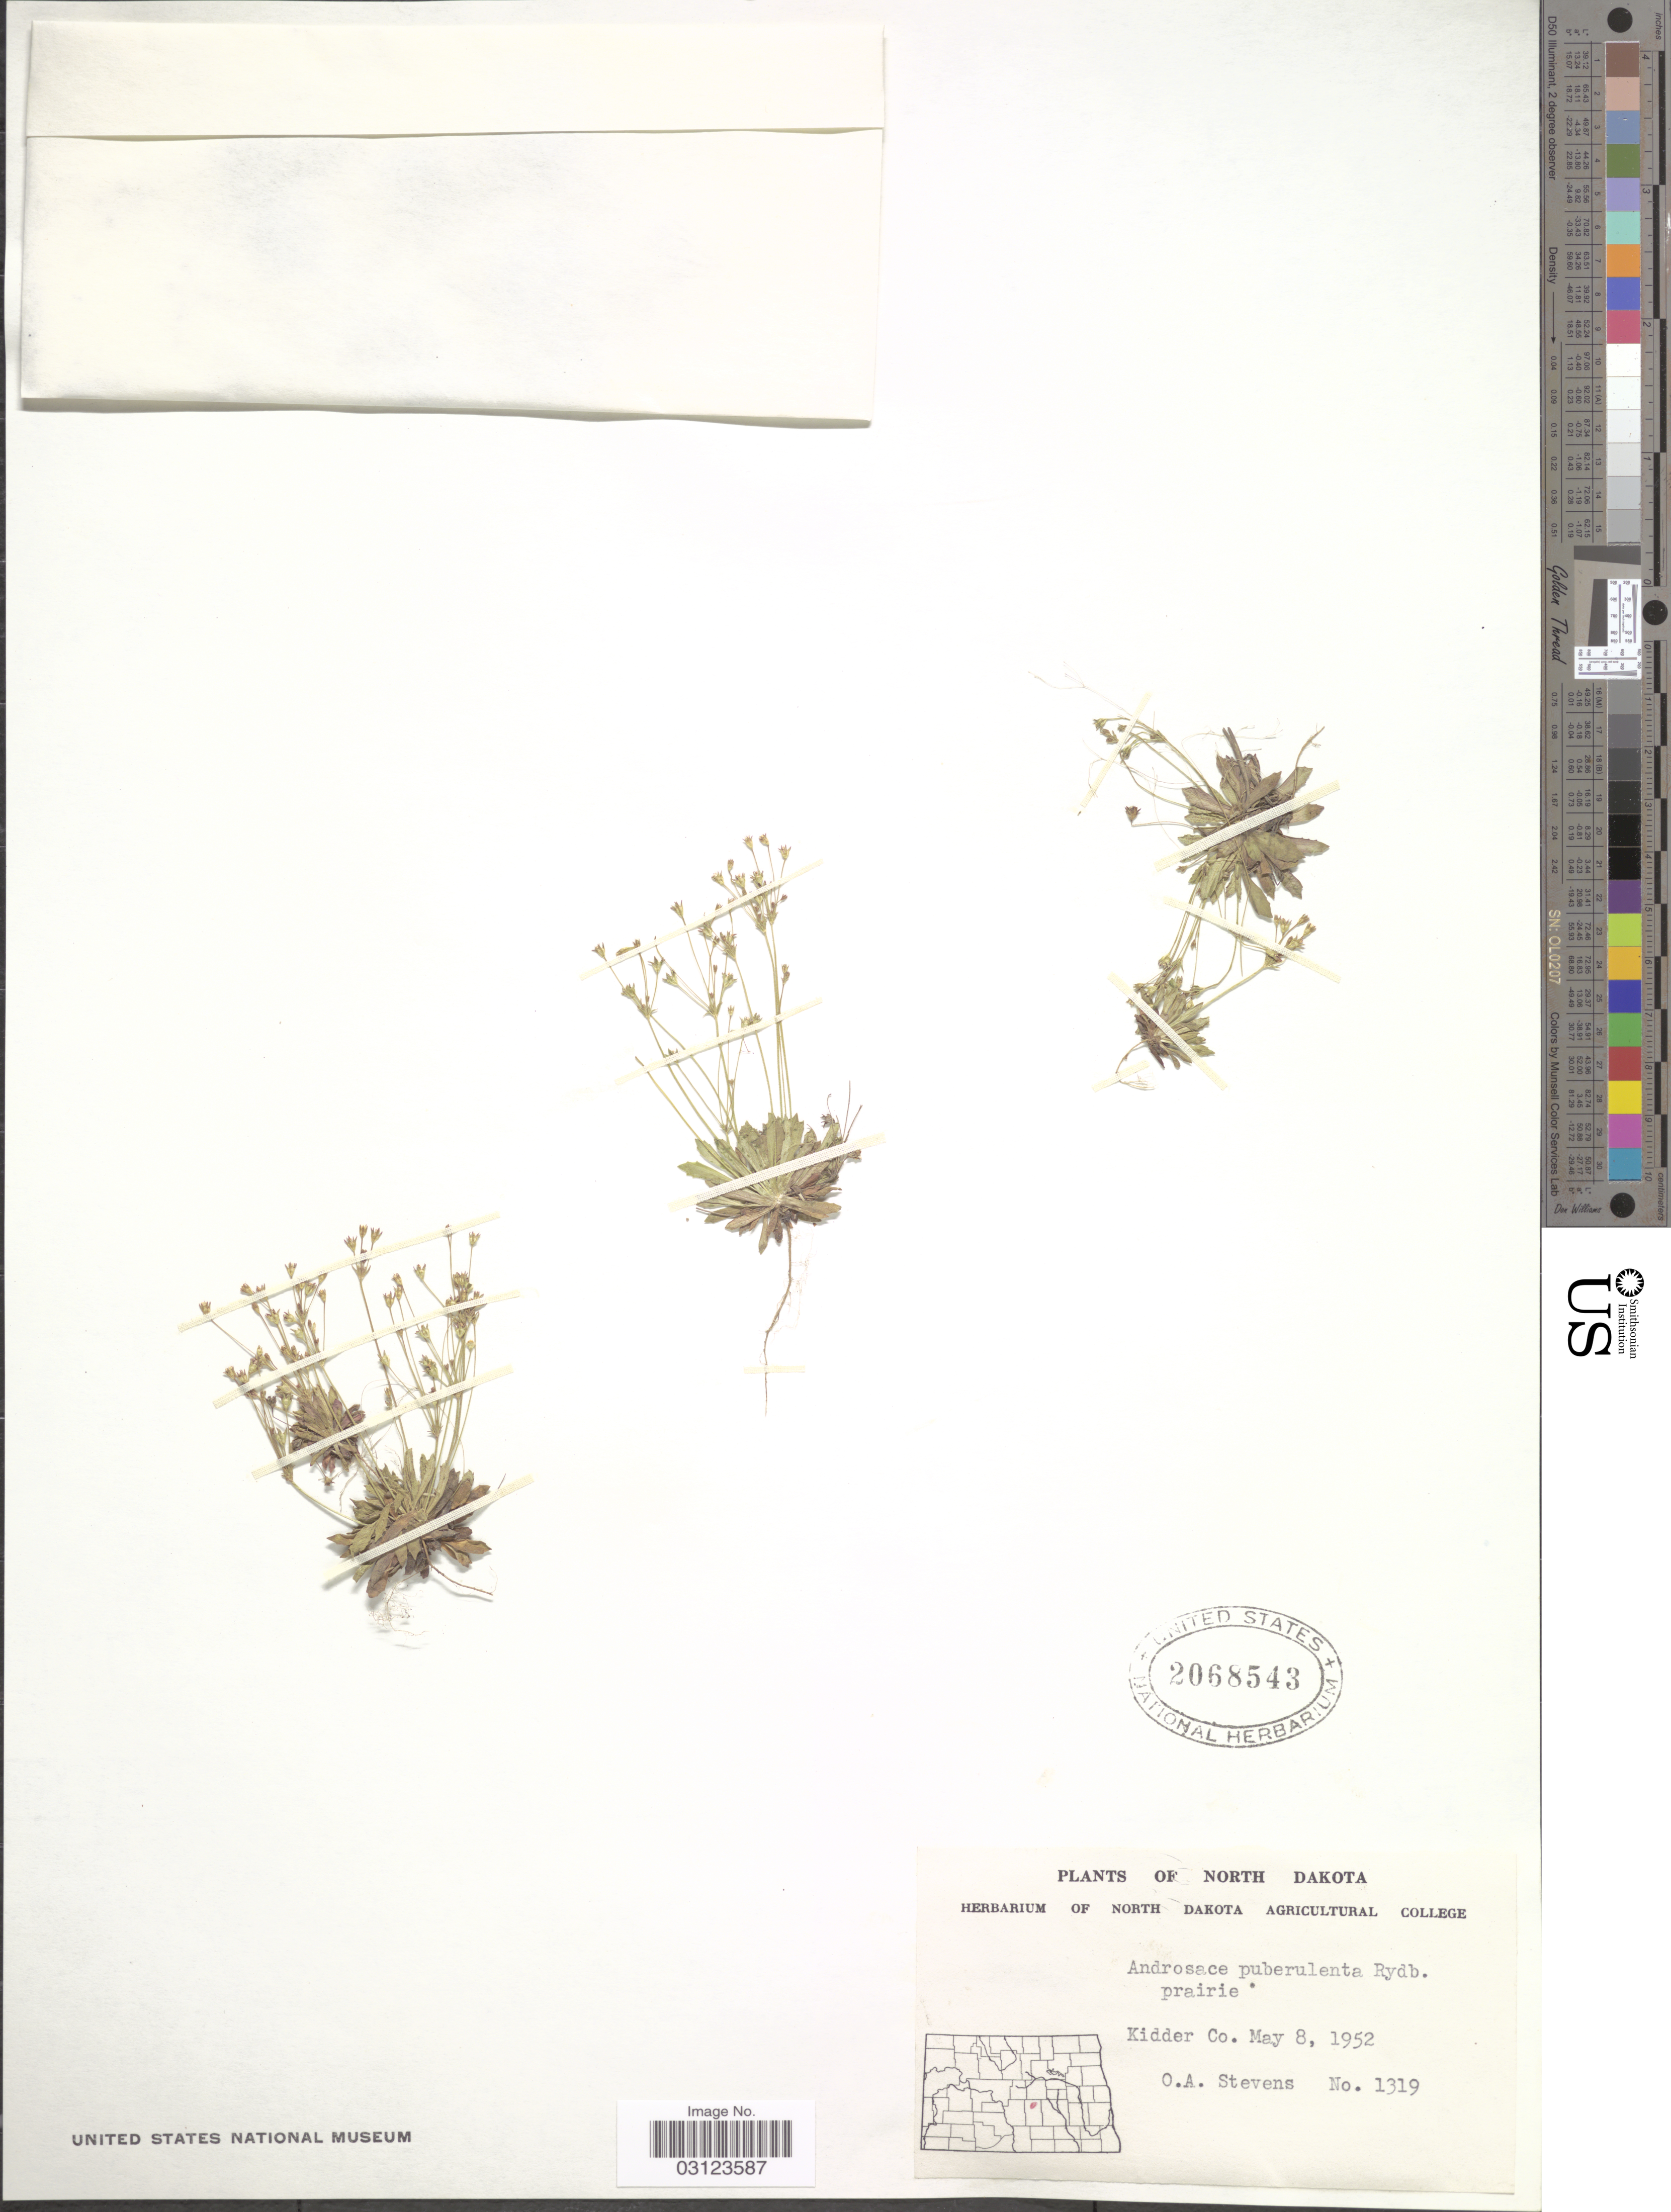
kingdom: Plantae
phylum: Tracheophyta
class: Magnoliopsida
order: Ericales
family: Primulaceae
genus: Androsace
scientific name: Androsace septentrionalis var. puberulenta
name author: (Rydb.) R. Knuth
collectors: O. A. Stevens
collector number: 1319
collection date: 1952-05-08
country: United States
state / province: North Dakota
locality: Kidder Co.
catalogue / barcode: US 2068543